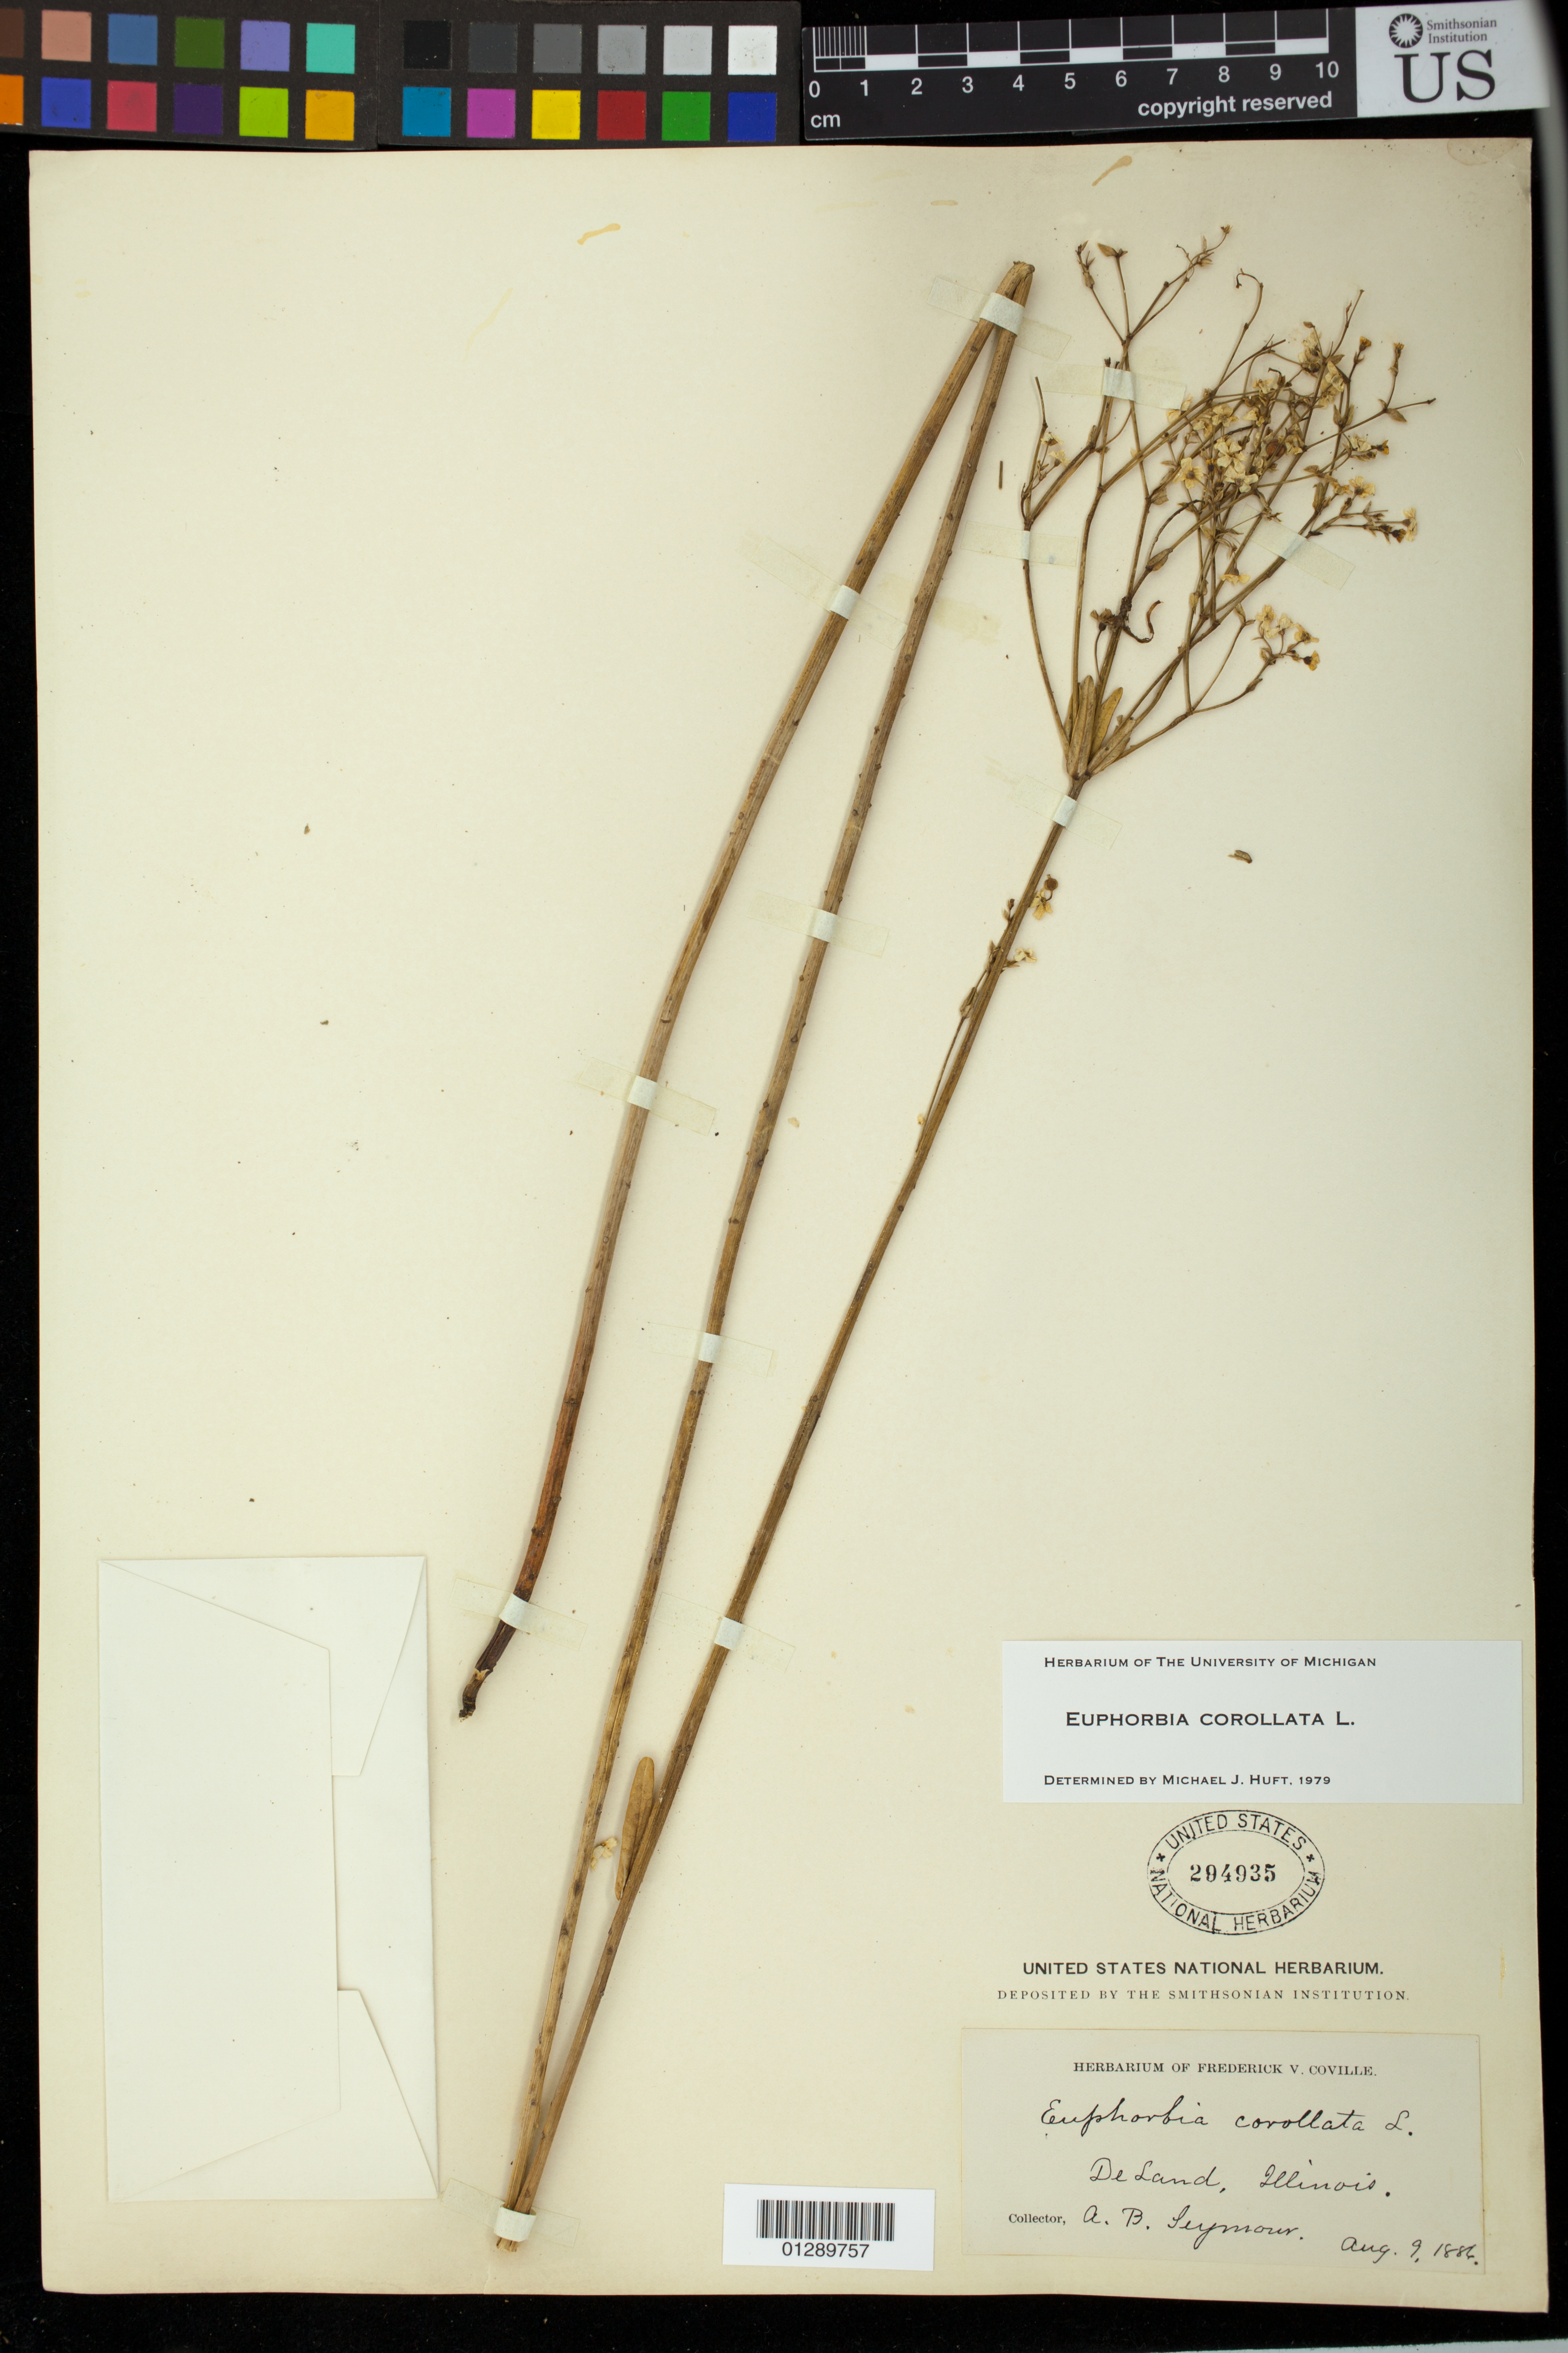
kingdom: Plantae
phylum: Tracheophyta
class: Magnoliopsida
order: Malpighiales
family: Euphorbiaceae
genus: Euphorbia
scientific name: Euphorbia corollata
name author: L.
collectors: A. Seymour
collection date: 1886-08-09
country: United States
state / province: Illinois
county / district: Piatt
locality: De Land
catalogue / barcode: US 294935